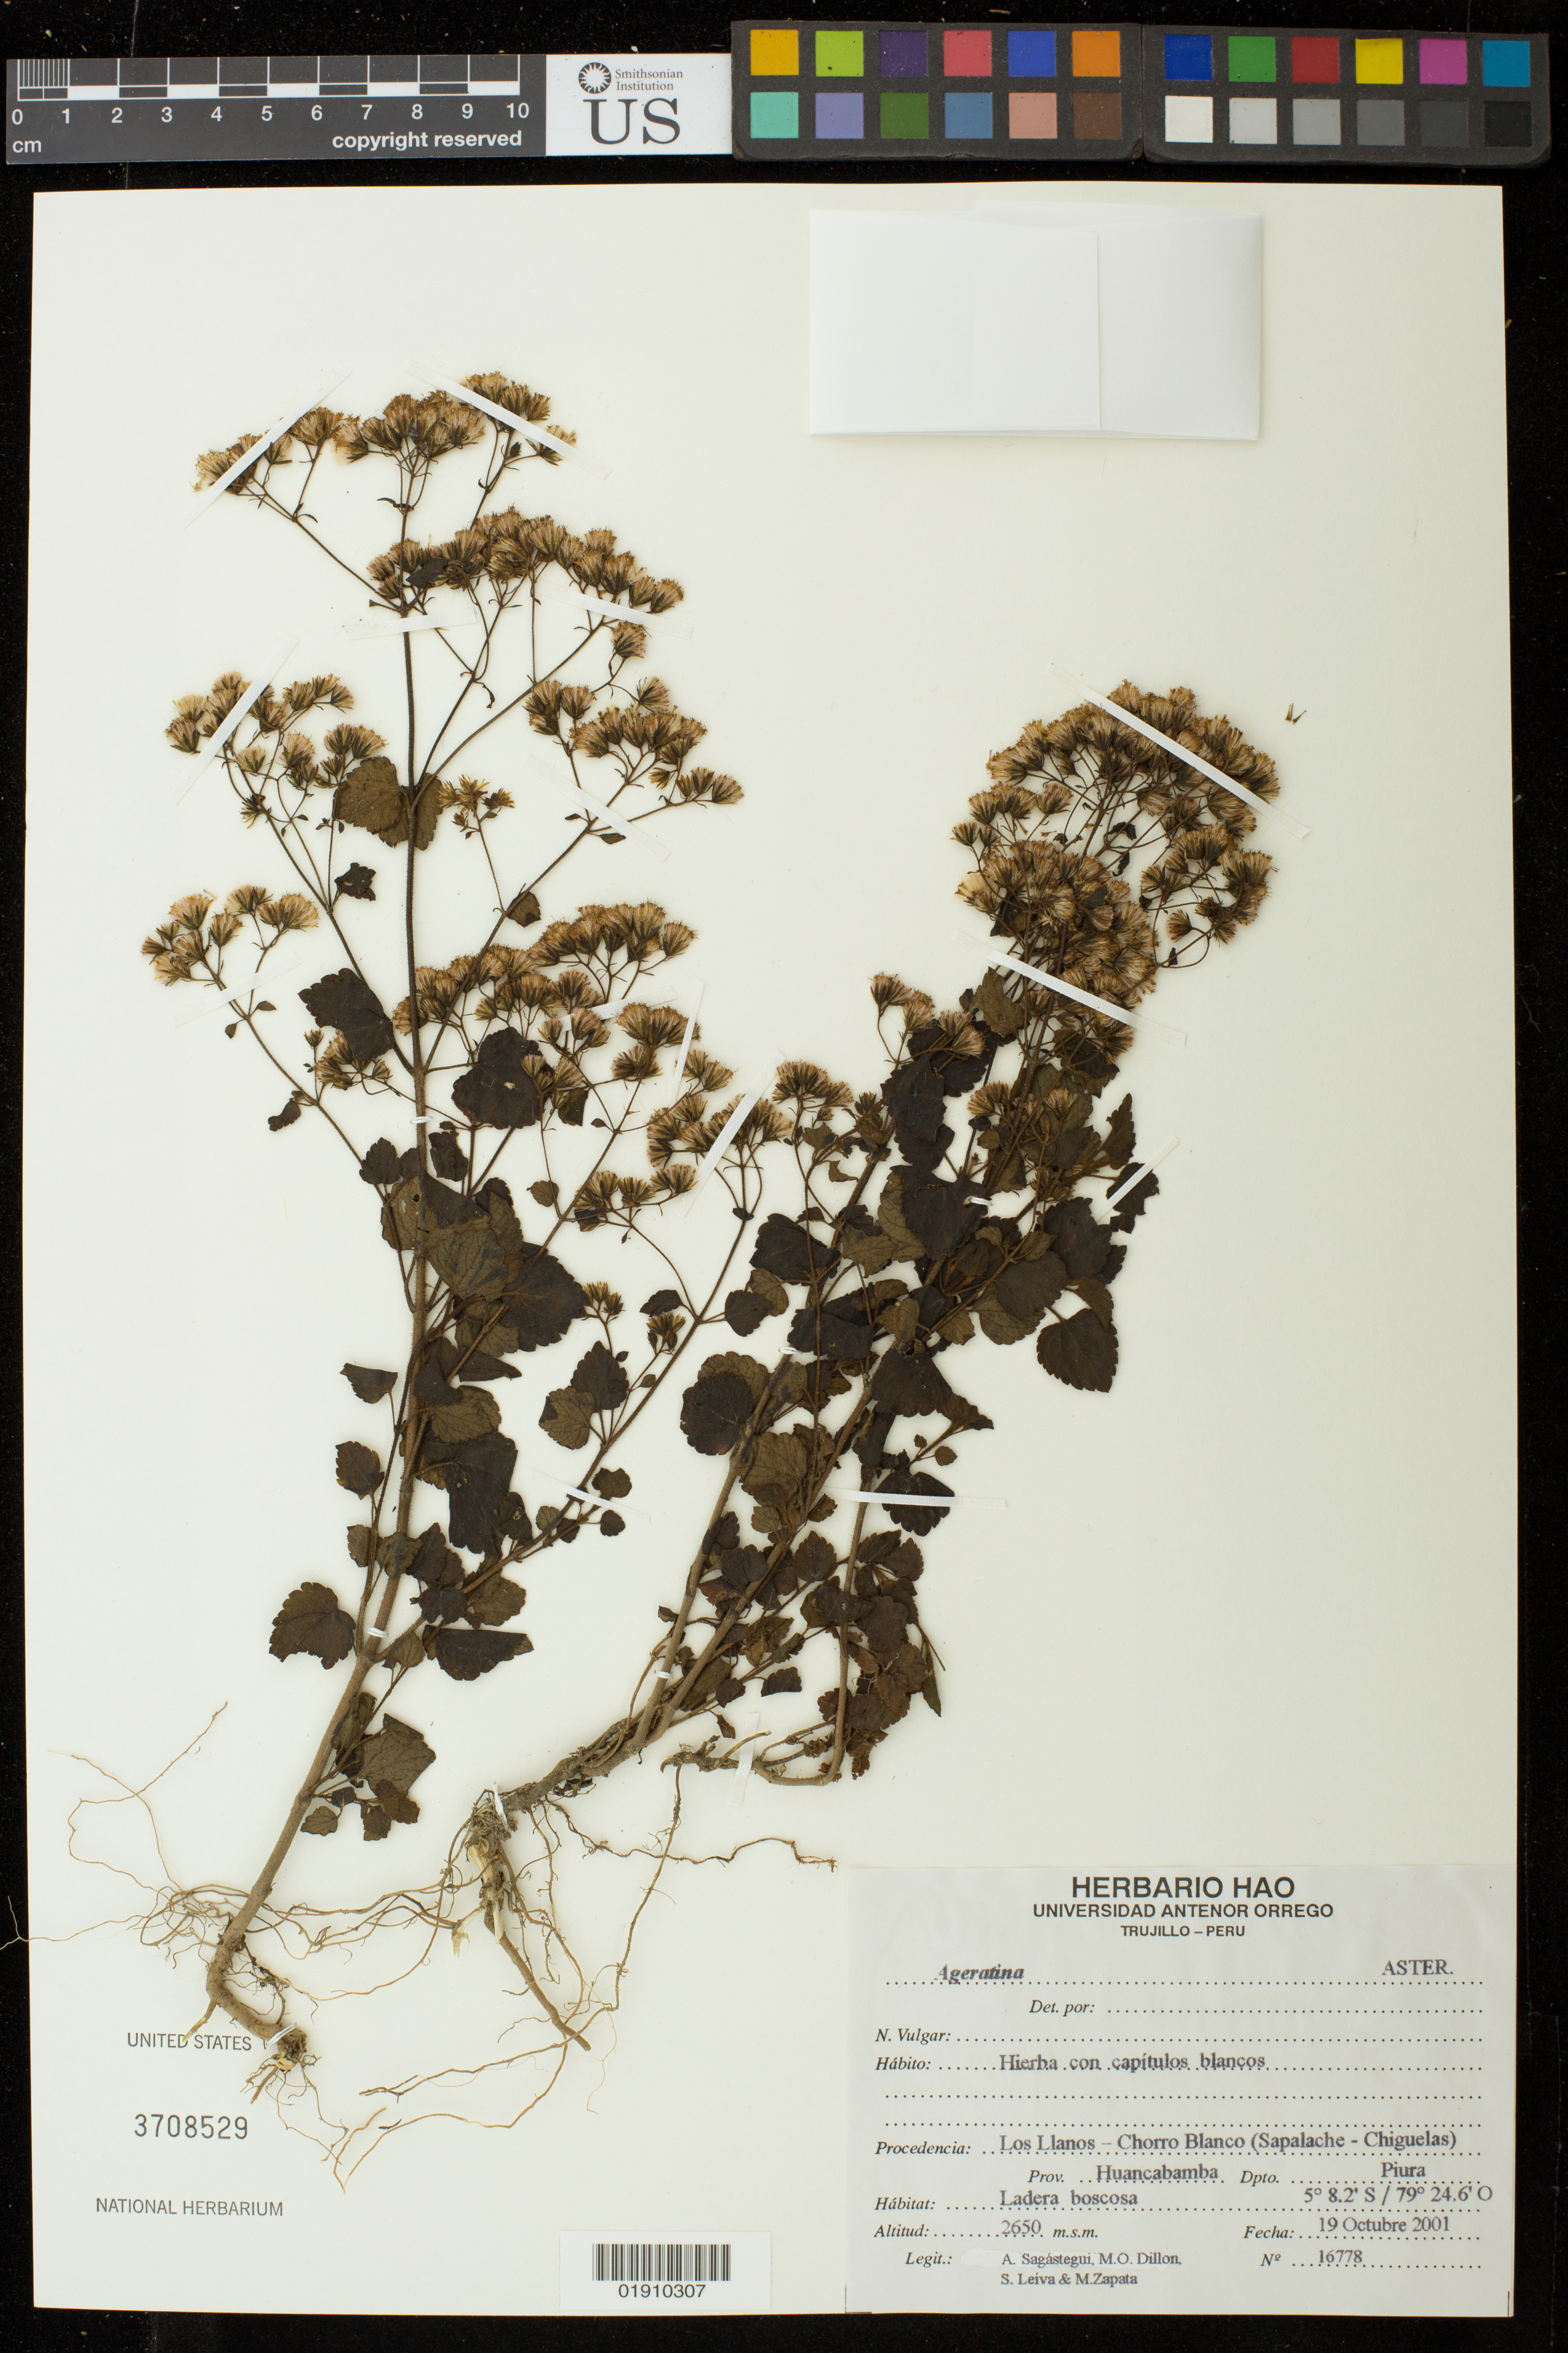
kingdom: Plantae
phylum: Tracheophyta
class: Magnoliopsida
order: Asterales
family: Asteraceae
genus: Ageratina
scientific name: Ageratina sp.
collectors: A. Sagástegui A., M. O. Dillon, S. Leiva & M. Zapata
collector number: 16778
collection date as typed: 19 Octubre 2001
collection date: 2001-10-19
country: Peru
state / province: Piura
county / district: Huancabamba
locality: Los Llanos-Chorro Blanco (Sapalache-Chiguelas), Huancabamba, Piura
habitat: Ladera boscosa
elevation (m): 2650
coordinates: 5 8.2 S, 79 24.6 O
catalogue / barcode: US 3708529